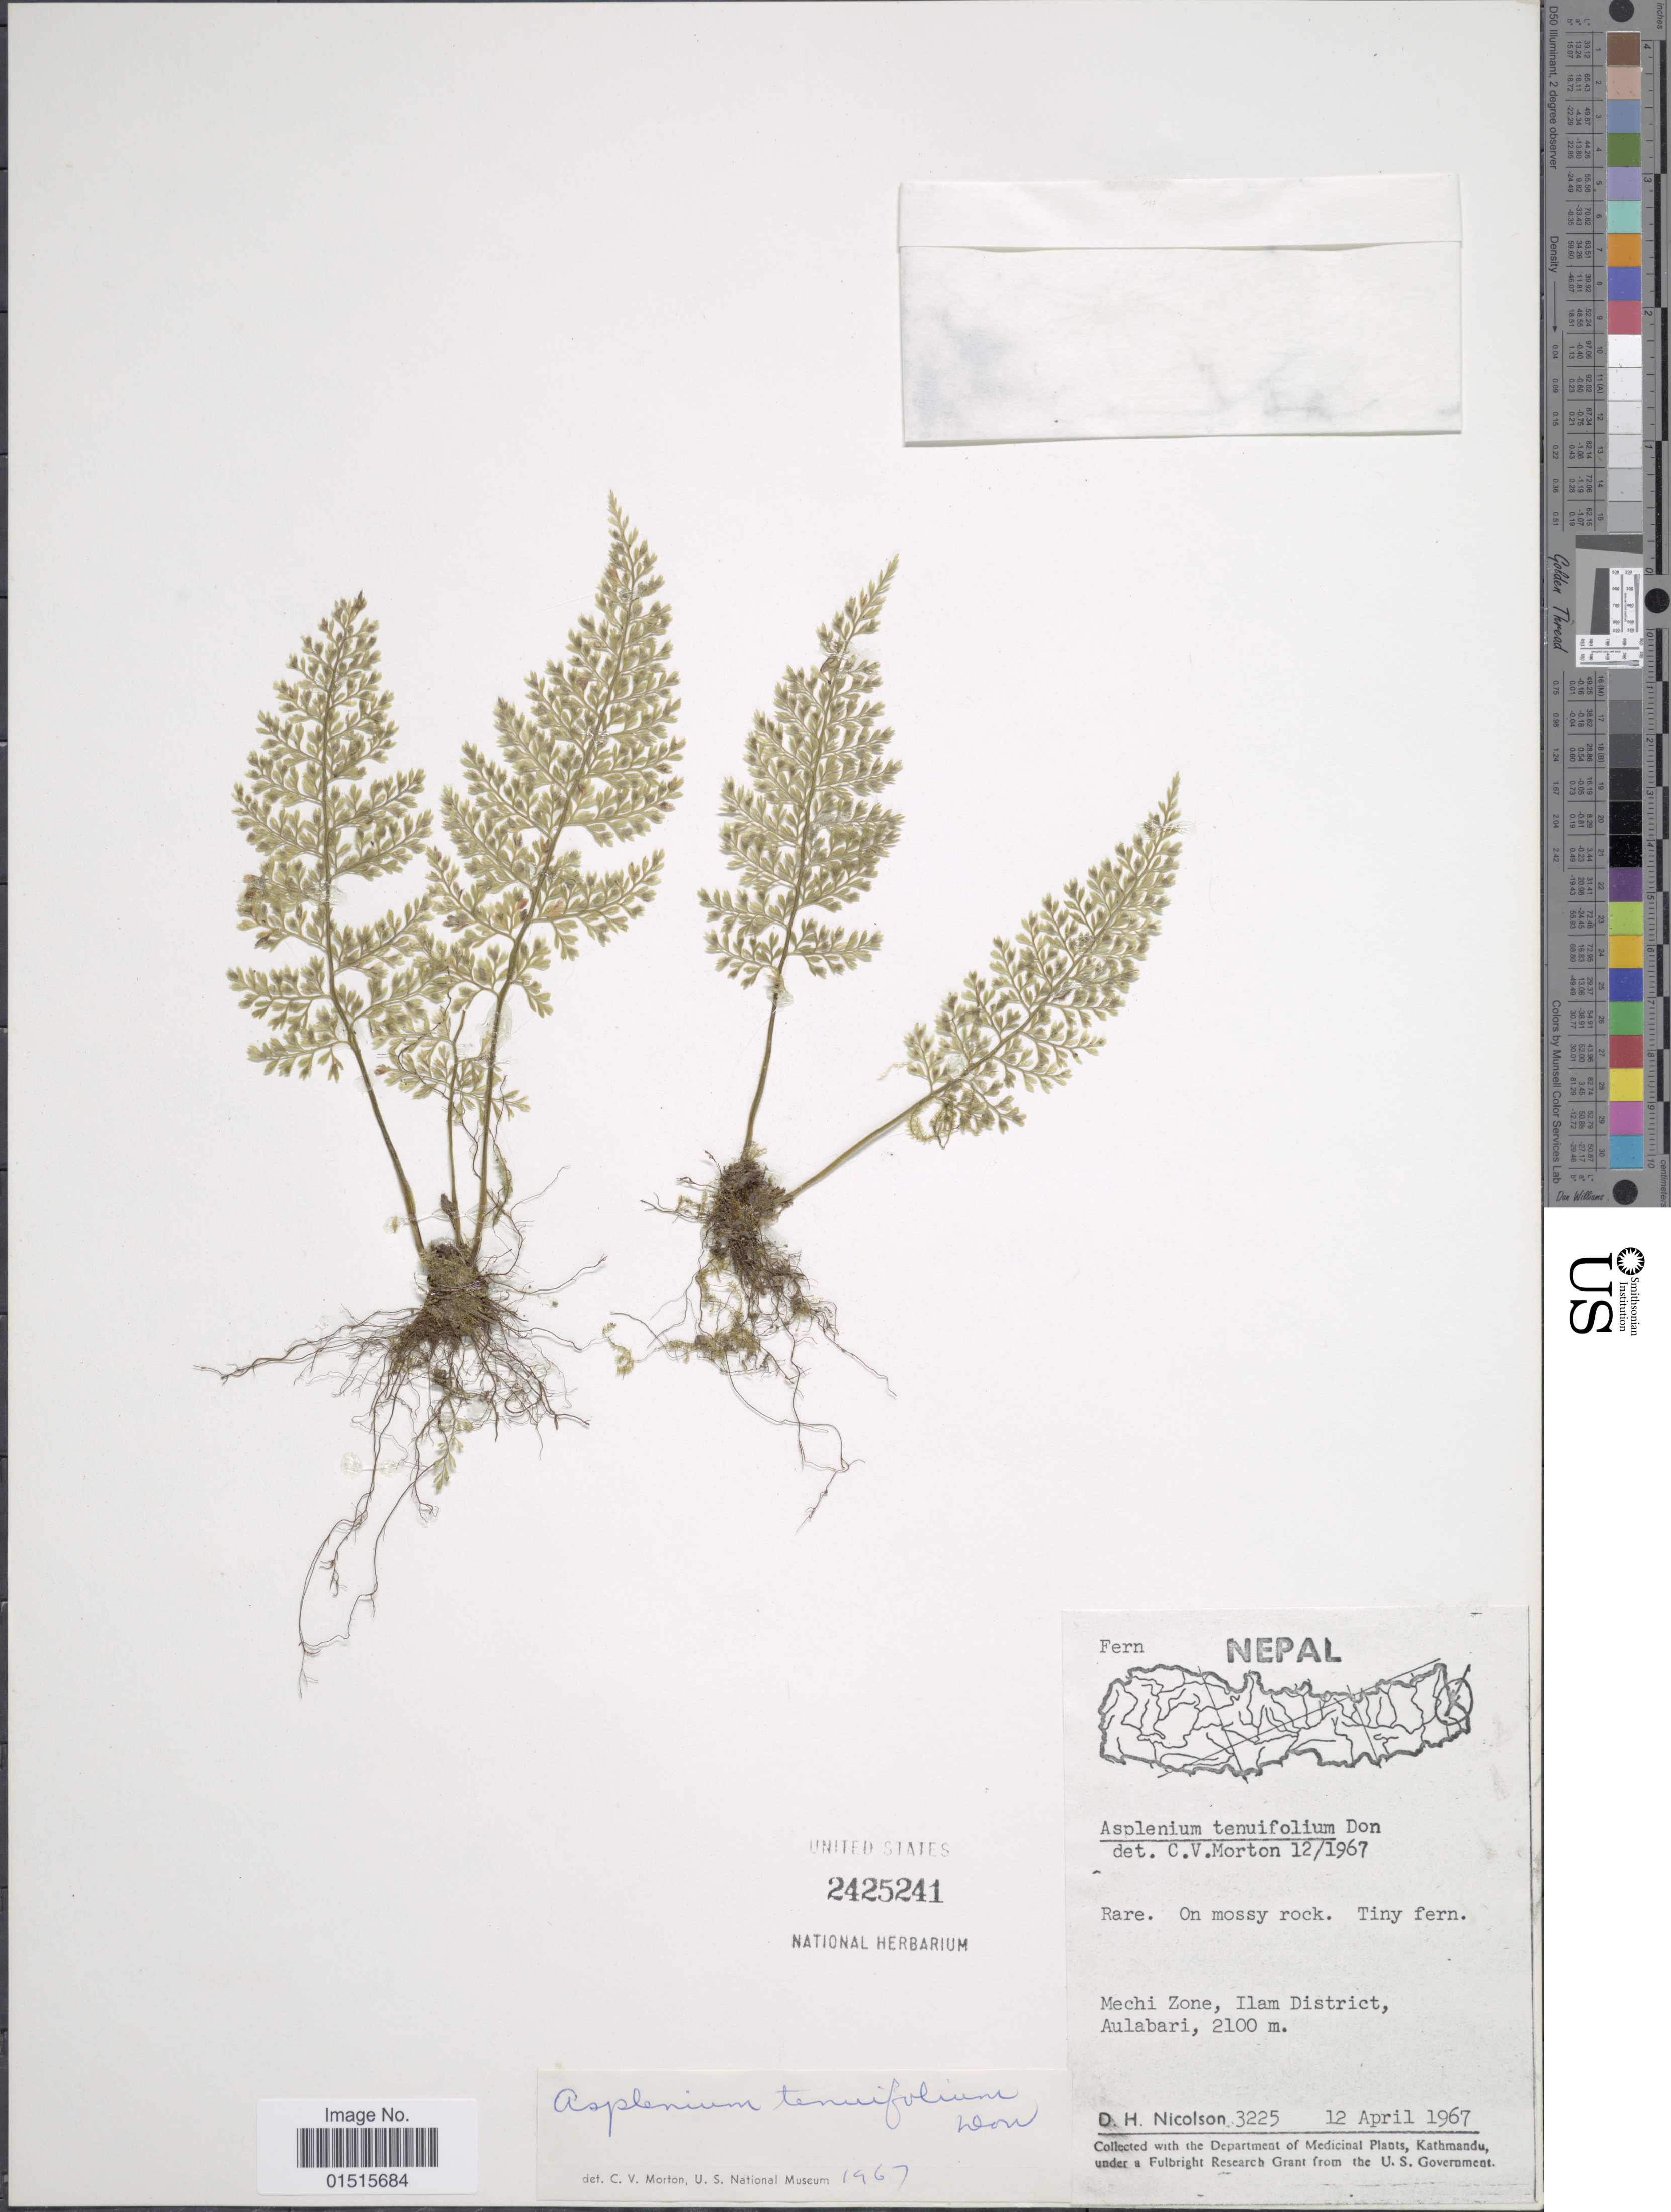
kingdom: Plantae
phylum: Tracheophyta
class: Polypodiopsida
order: Polypodiales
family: Aspleniaceae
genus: Asplenium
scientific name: Asplenium tenuifolium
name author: D. Don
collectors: D. H. Nicolson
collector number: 3225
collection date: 1967-04-12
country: Nepal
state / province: Mechi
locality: Mechi Zone, Ilam District, Aulabari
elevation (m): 2100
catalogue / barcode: US 2425241